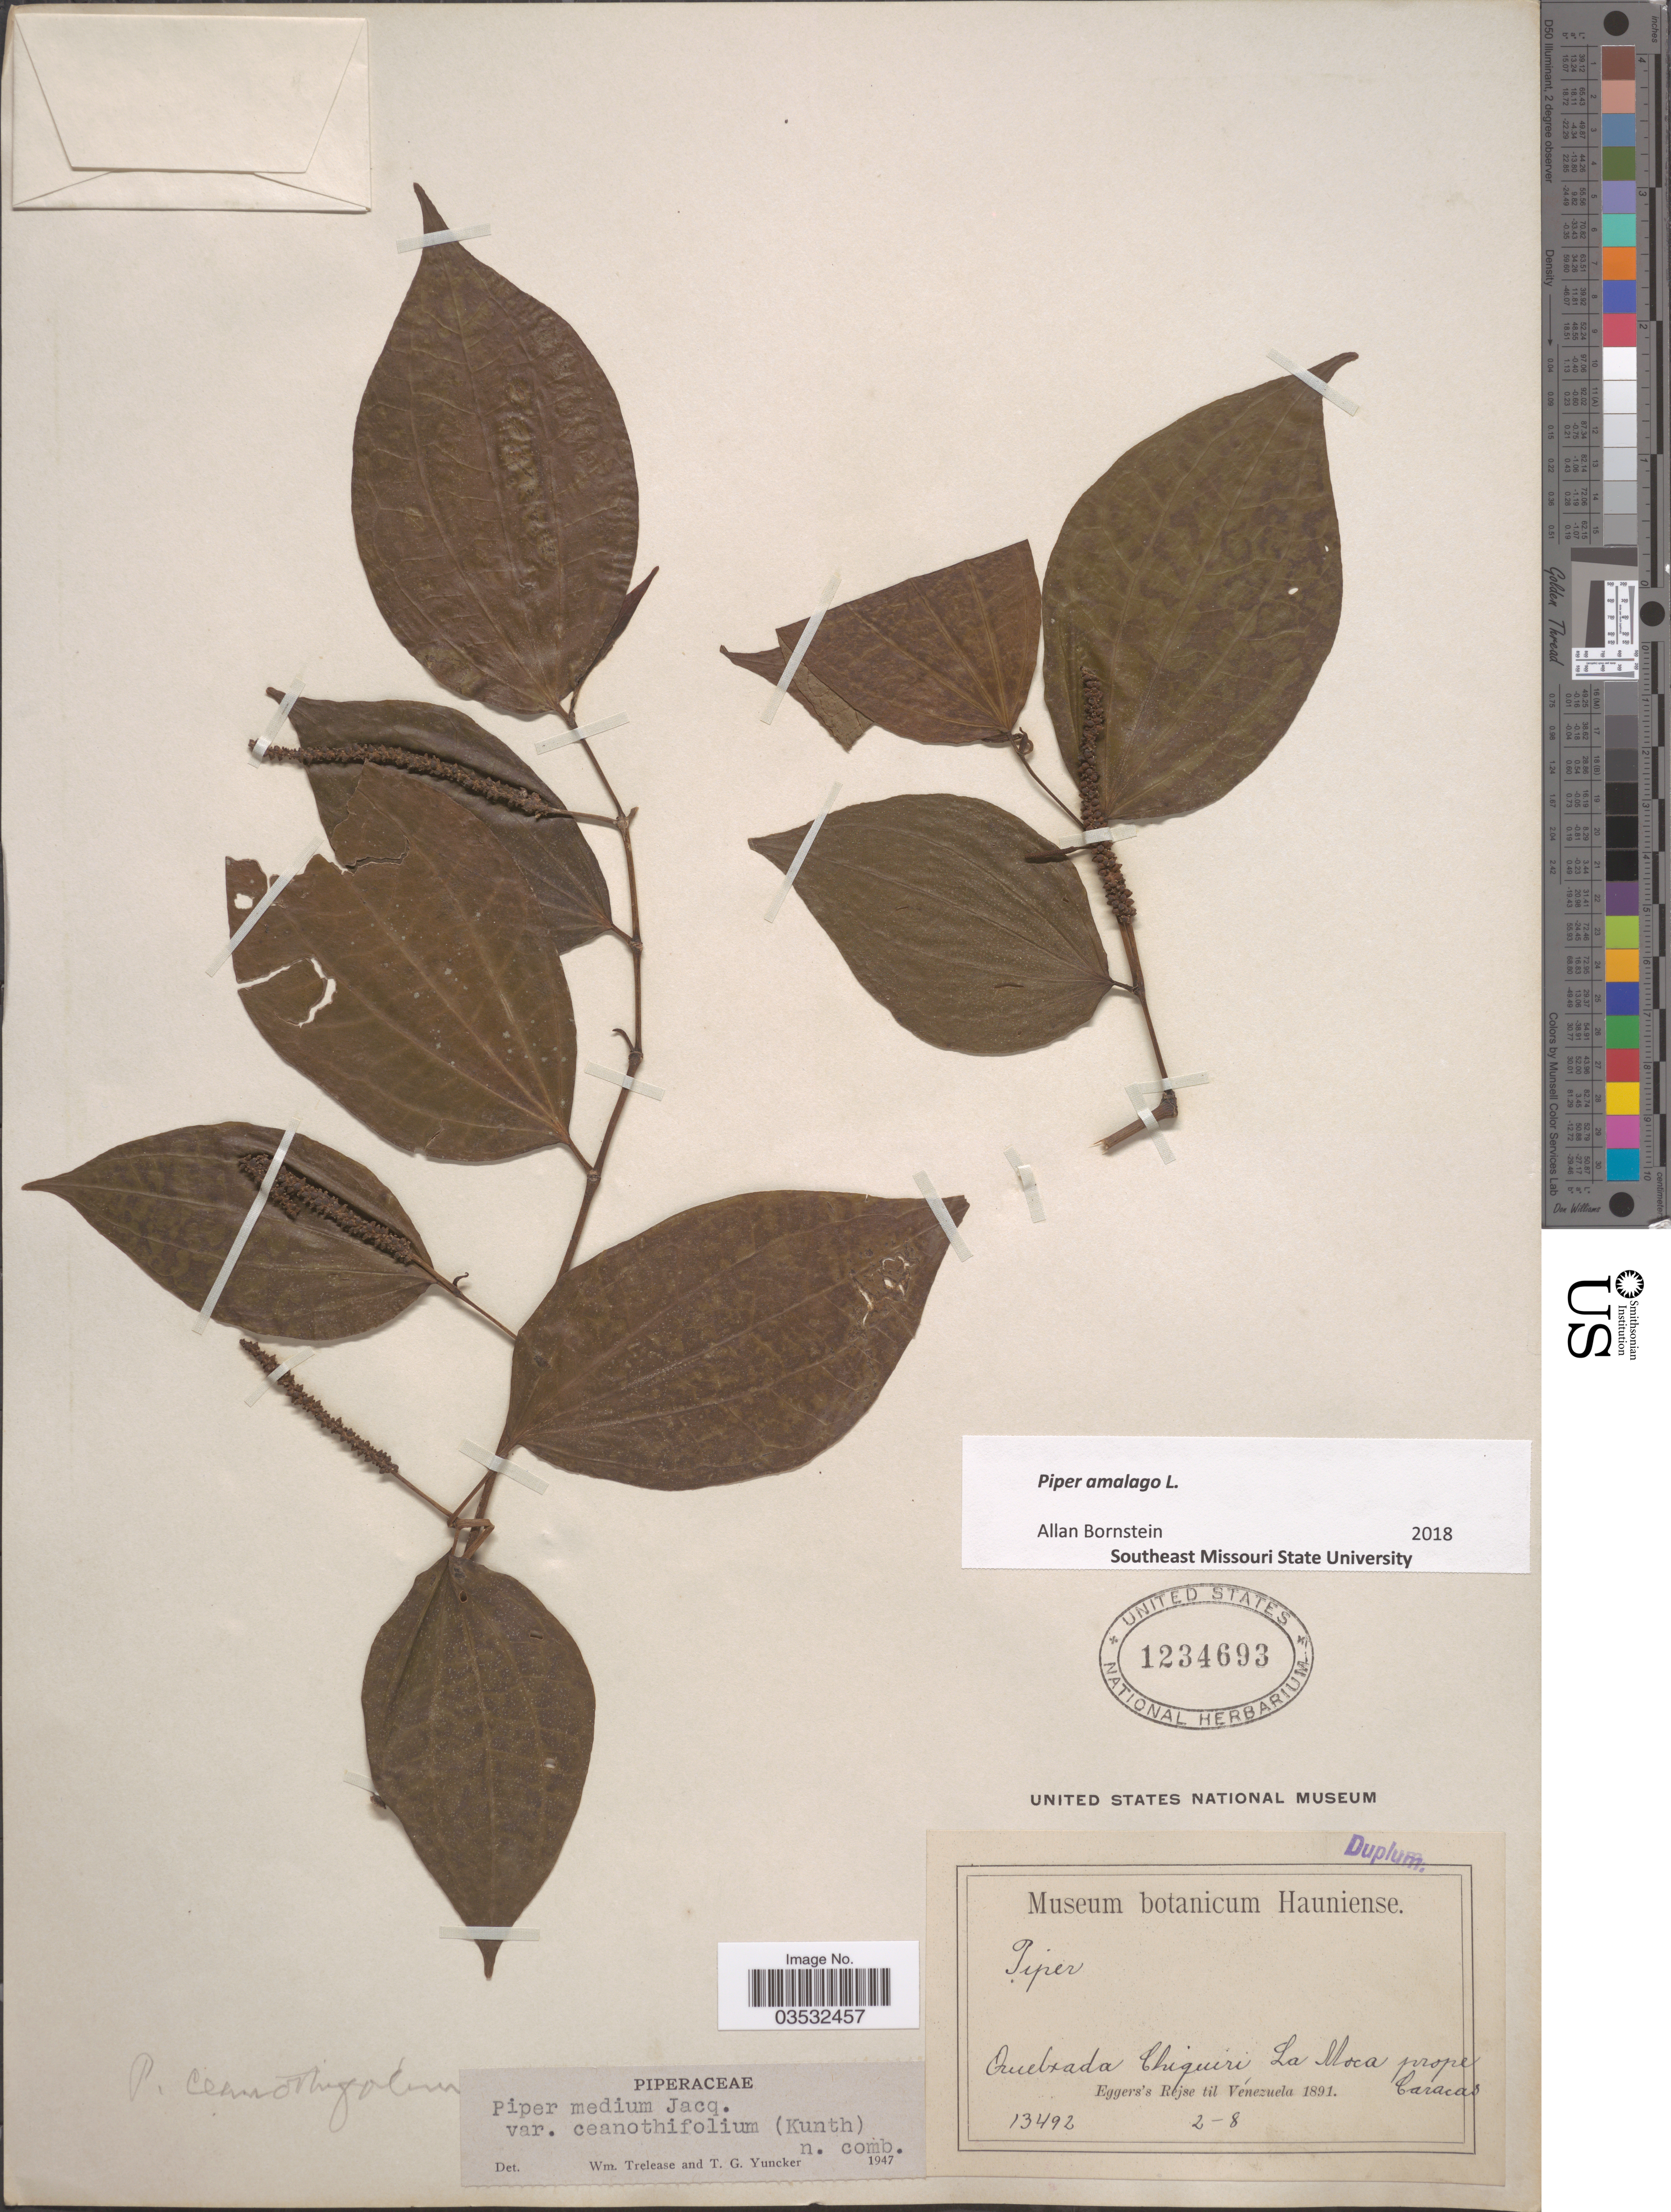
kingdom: Plantae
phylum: Tracheophyta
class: Magnoliopsida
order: Piperales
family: Piperaceae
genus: Piper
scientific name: Piper amalago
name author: L.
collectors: -. Eggers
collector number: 13492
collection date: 1891-08-02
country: Venezuela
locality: Quebrada Chiquiri La Moca prope Caracas.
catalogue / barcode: US 1234693